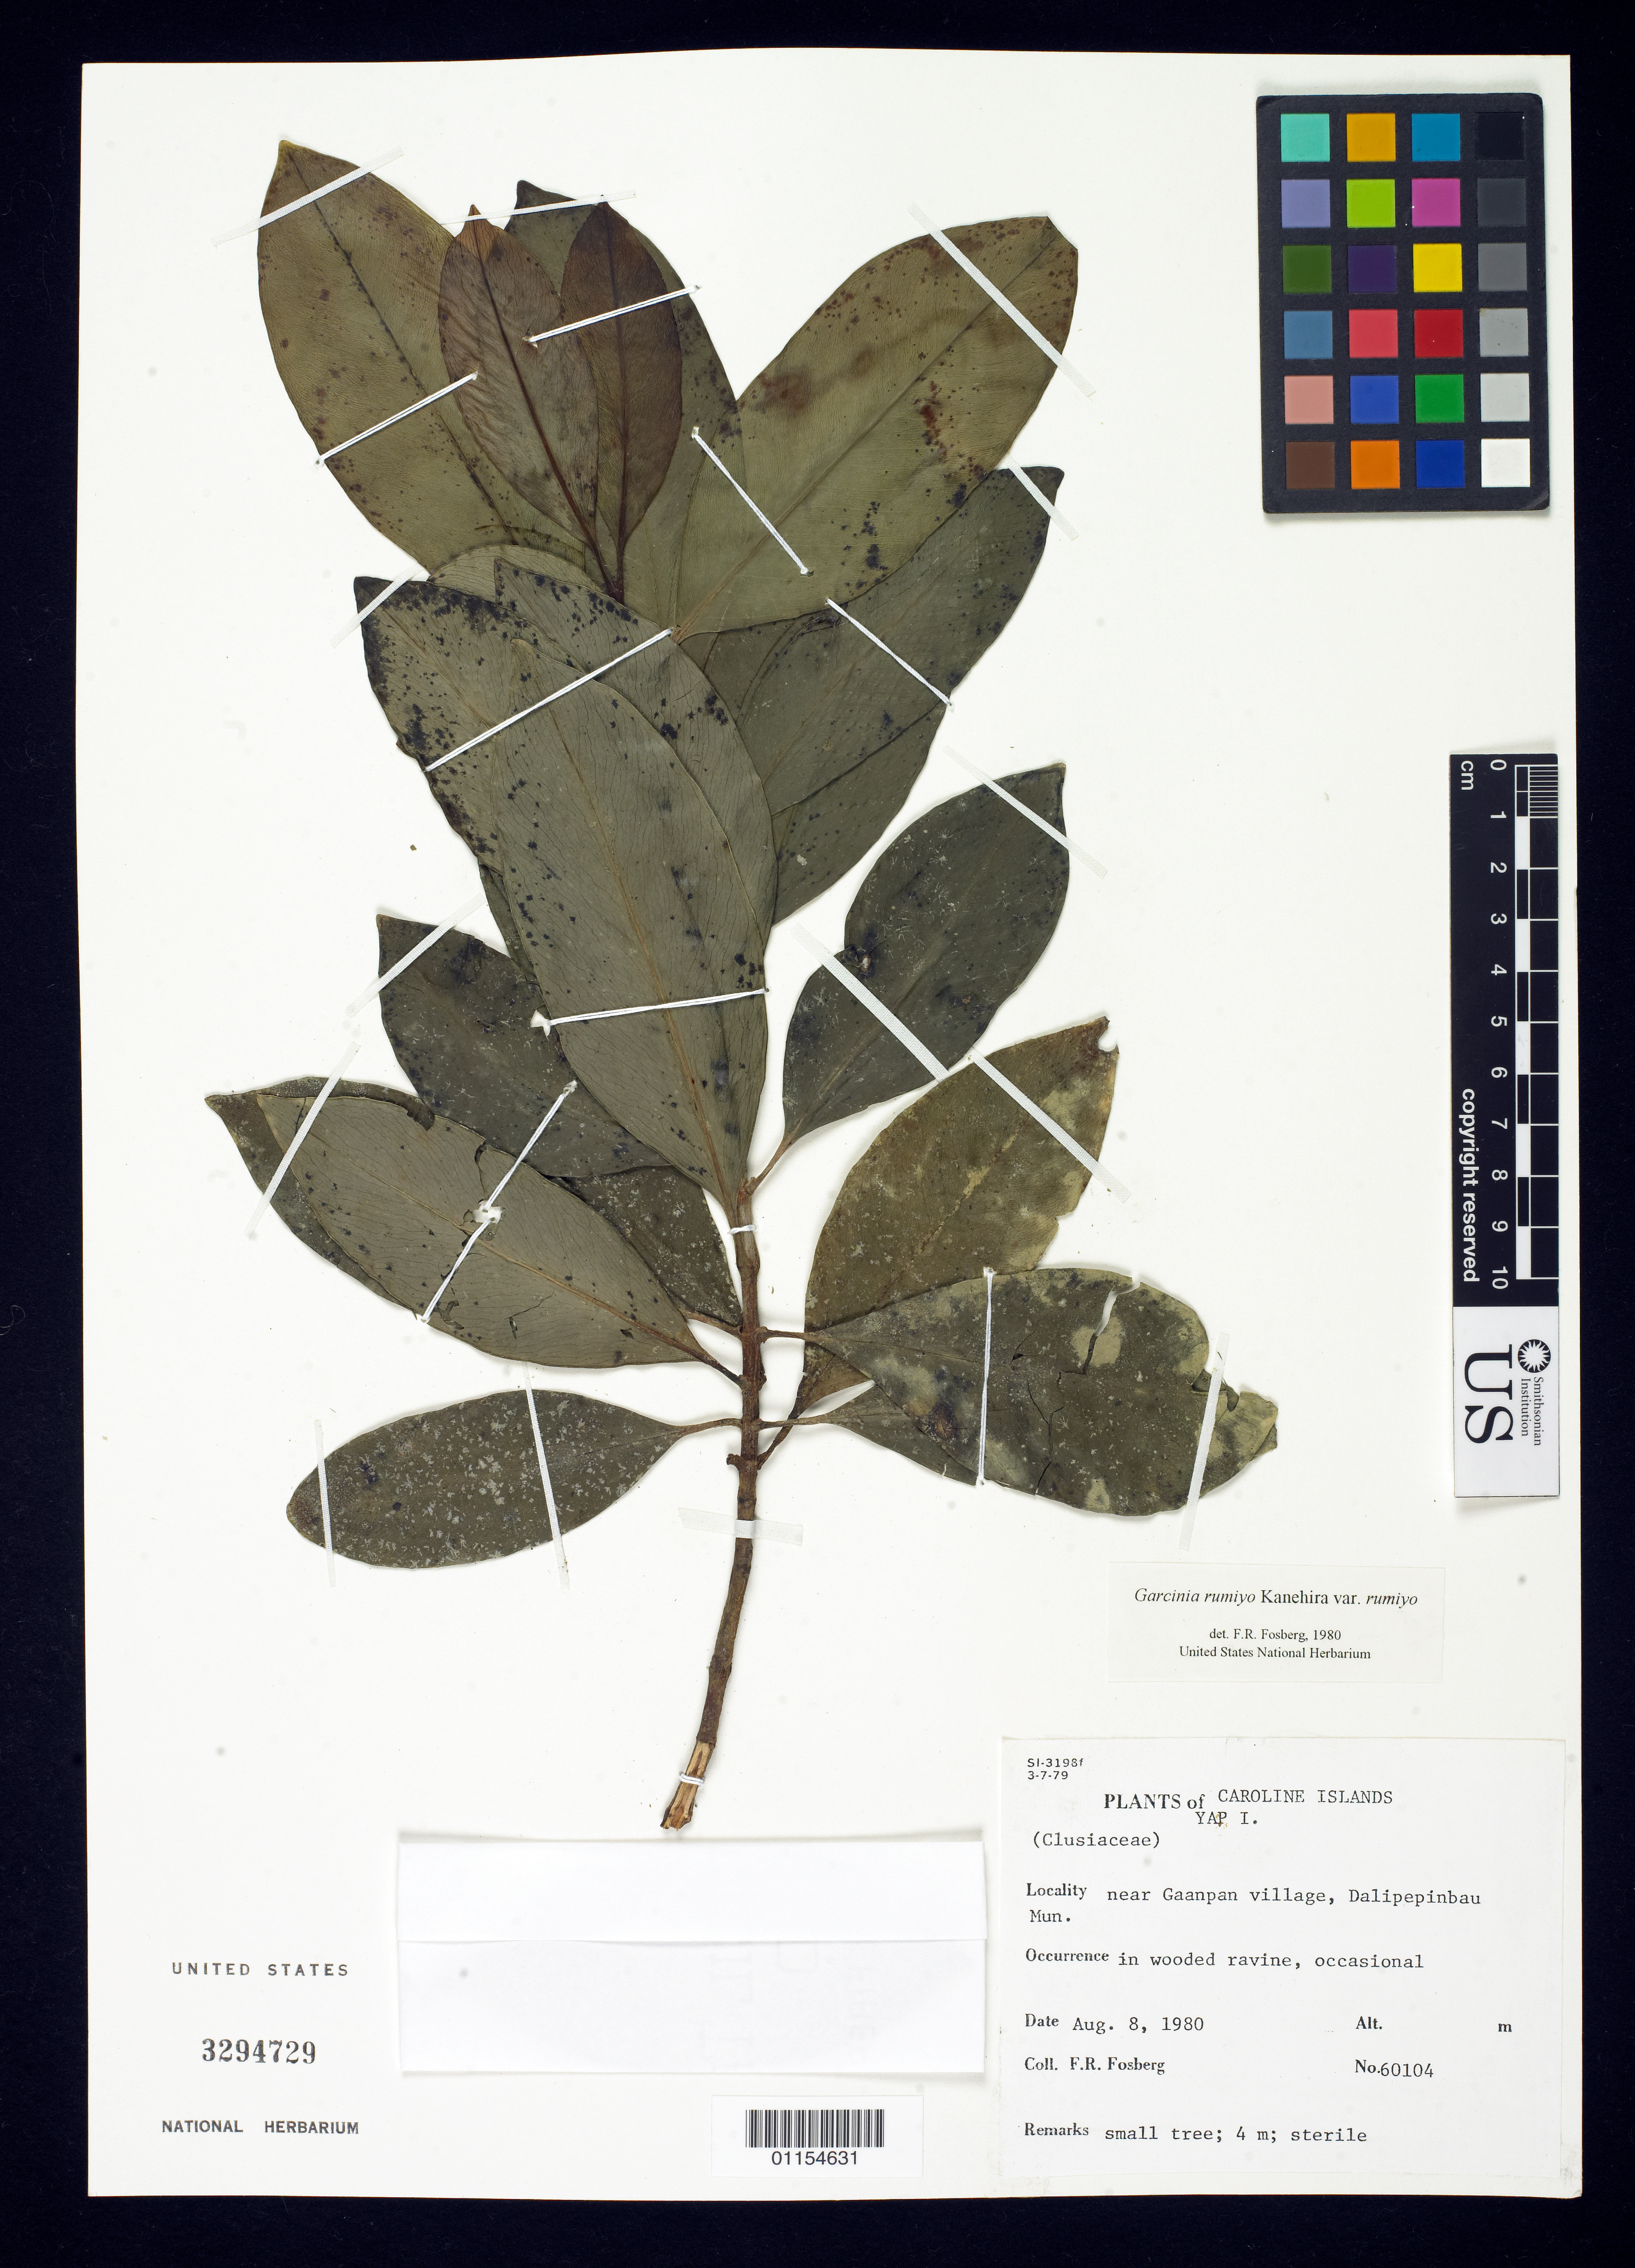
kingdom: Plantae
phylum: Tracheophyta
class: Magnoliopsida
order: Malpighiales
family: Clusiaceae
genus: Garcinia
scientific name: Garcinia rumiyo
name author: Kaneh.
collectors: F. R. Fosberg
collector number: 60104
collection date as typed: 08 Aug 1980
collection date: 1980-08-08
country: Micronesia, Federated States of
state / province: Yap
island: Yap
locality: Near gaanpan village, dalipepinbau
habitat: wooded ravine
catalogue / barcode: US 3294729